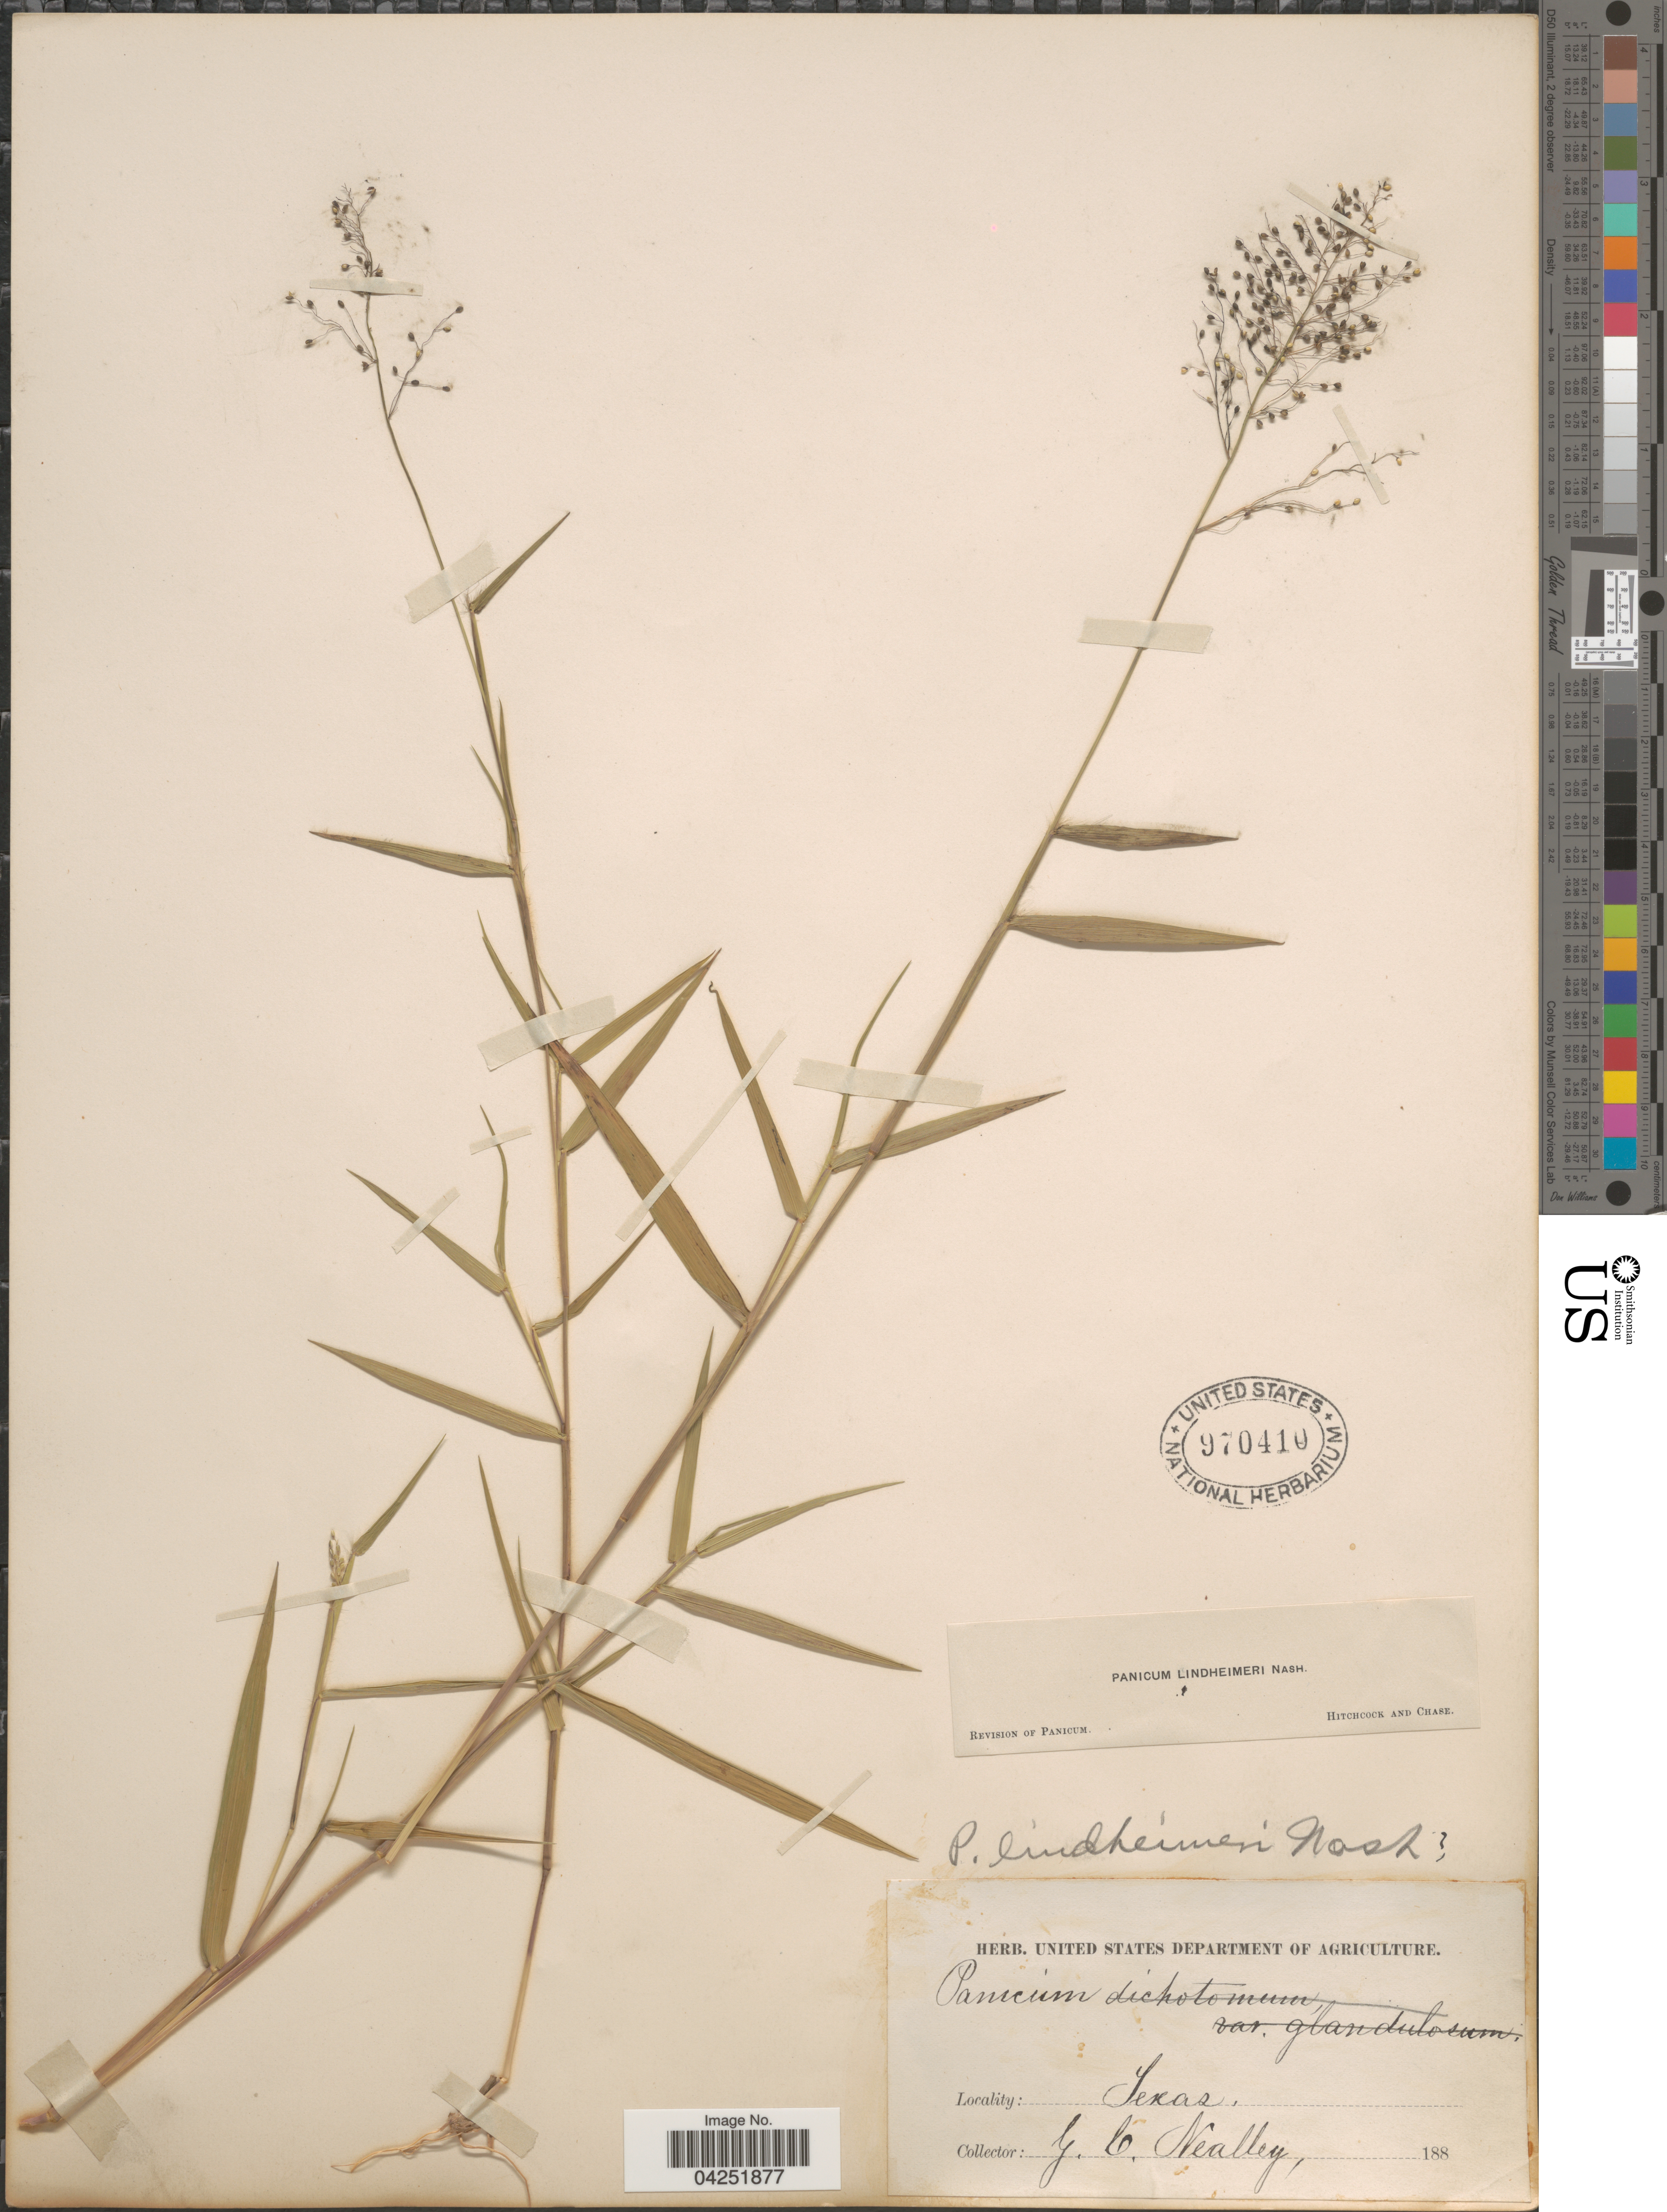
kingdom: Plantae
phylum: Tracheophyta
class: Liliopsida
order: Poales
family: Poaceae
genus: Dichanthelium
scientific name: Dichanthelium acuminatum var. lindheimeri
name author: (Nash) Gould & C.A. Clark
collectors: G. C. Nealley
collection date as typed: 188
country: United States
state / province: Texas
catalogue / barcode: US 970410